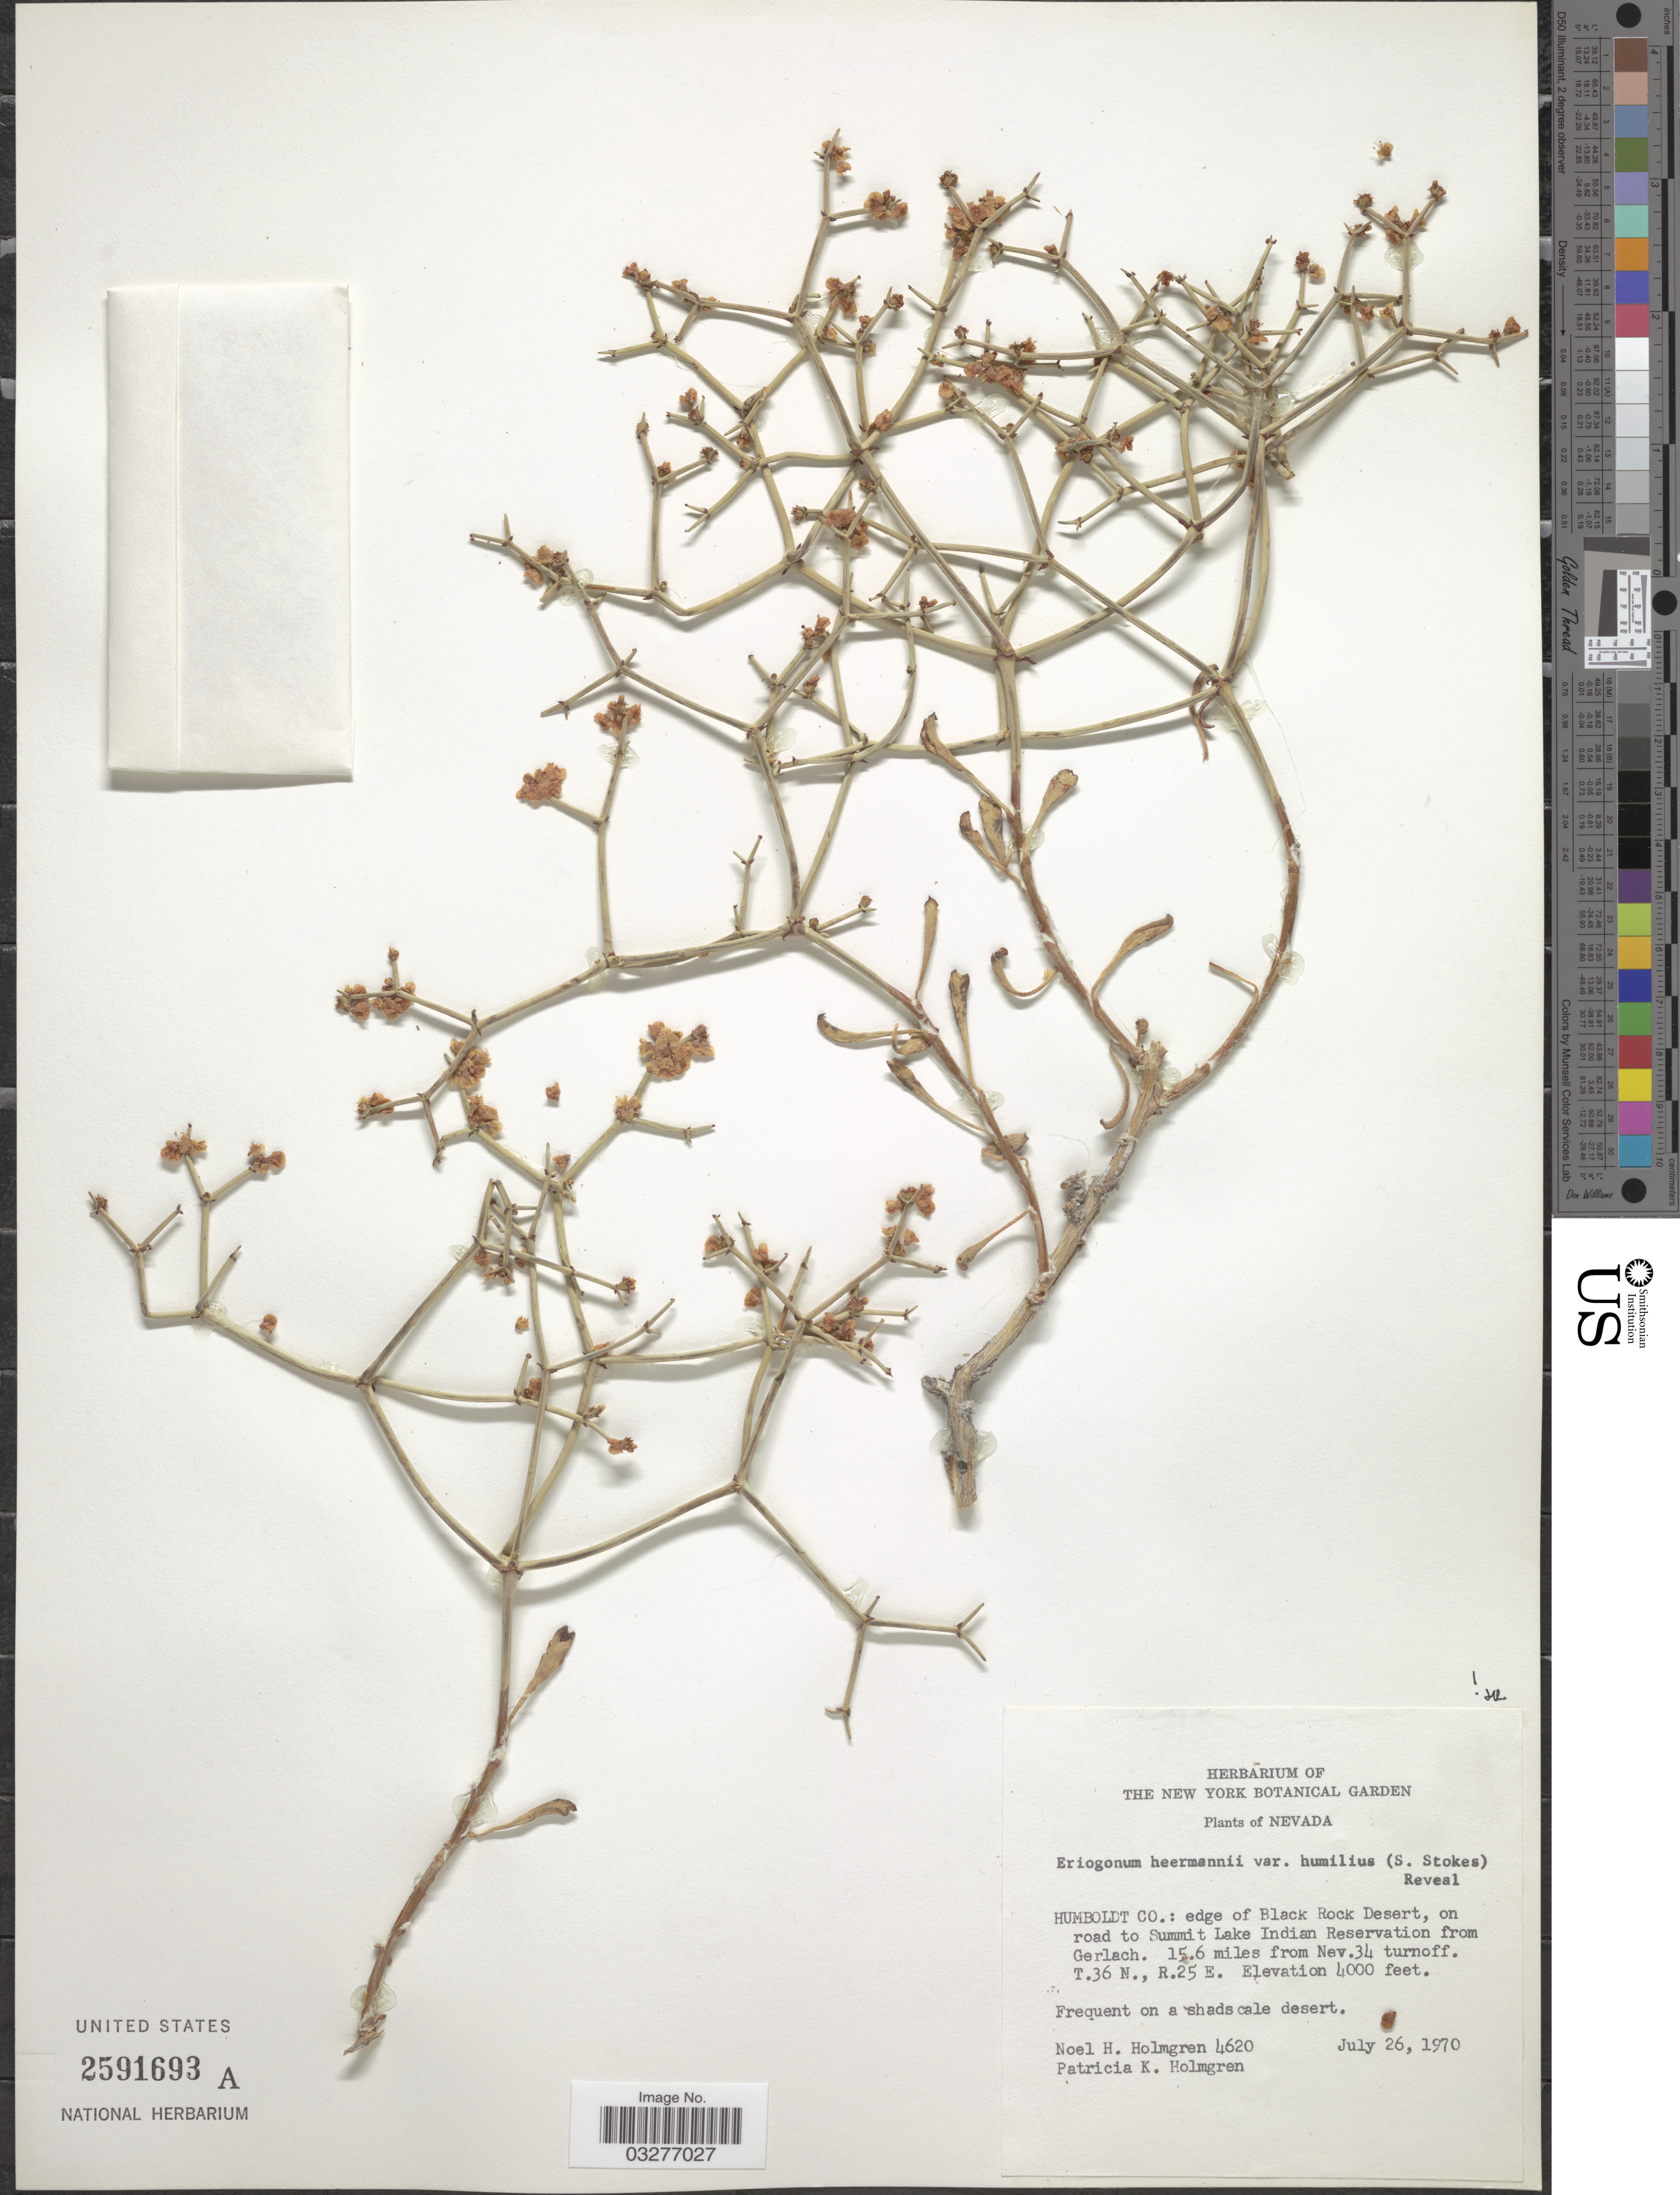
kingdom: Plantae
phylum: Tracheophyta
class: Magnoliopsida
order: Caryophyllales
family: Polygonaceae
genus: Eriogonum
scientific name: Eriogonum heermannii var. humilius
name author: (S. Stokes) Reveal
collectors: N. H. Holmgren & P. K. Holmgren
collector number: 4620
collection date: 1970-07-26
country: United States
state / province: Nevada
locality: Humboldt Co.: edge of Black Rock Desert, on road to summit Lake Indian Reservation from Gerlach. 15.6 miles from Nev. 34 turnoff. T.36 N., R.25 E.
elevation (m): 1219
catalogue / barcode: US 2591693A